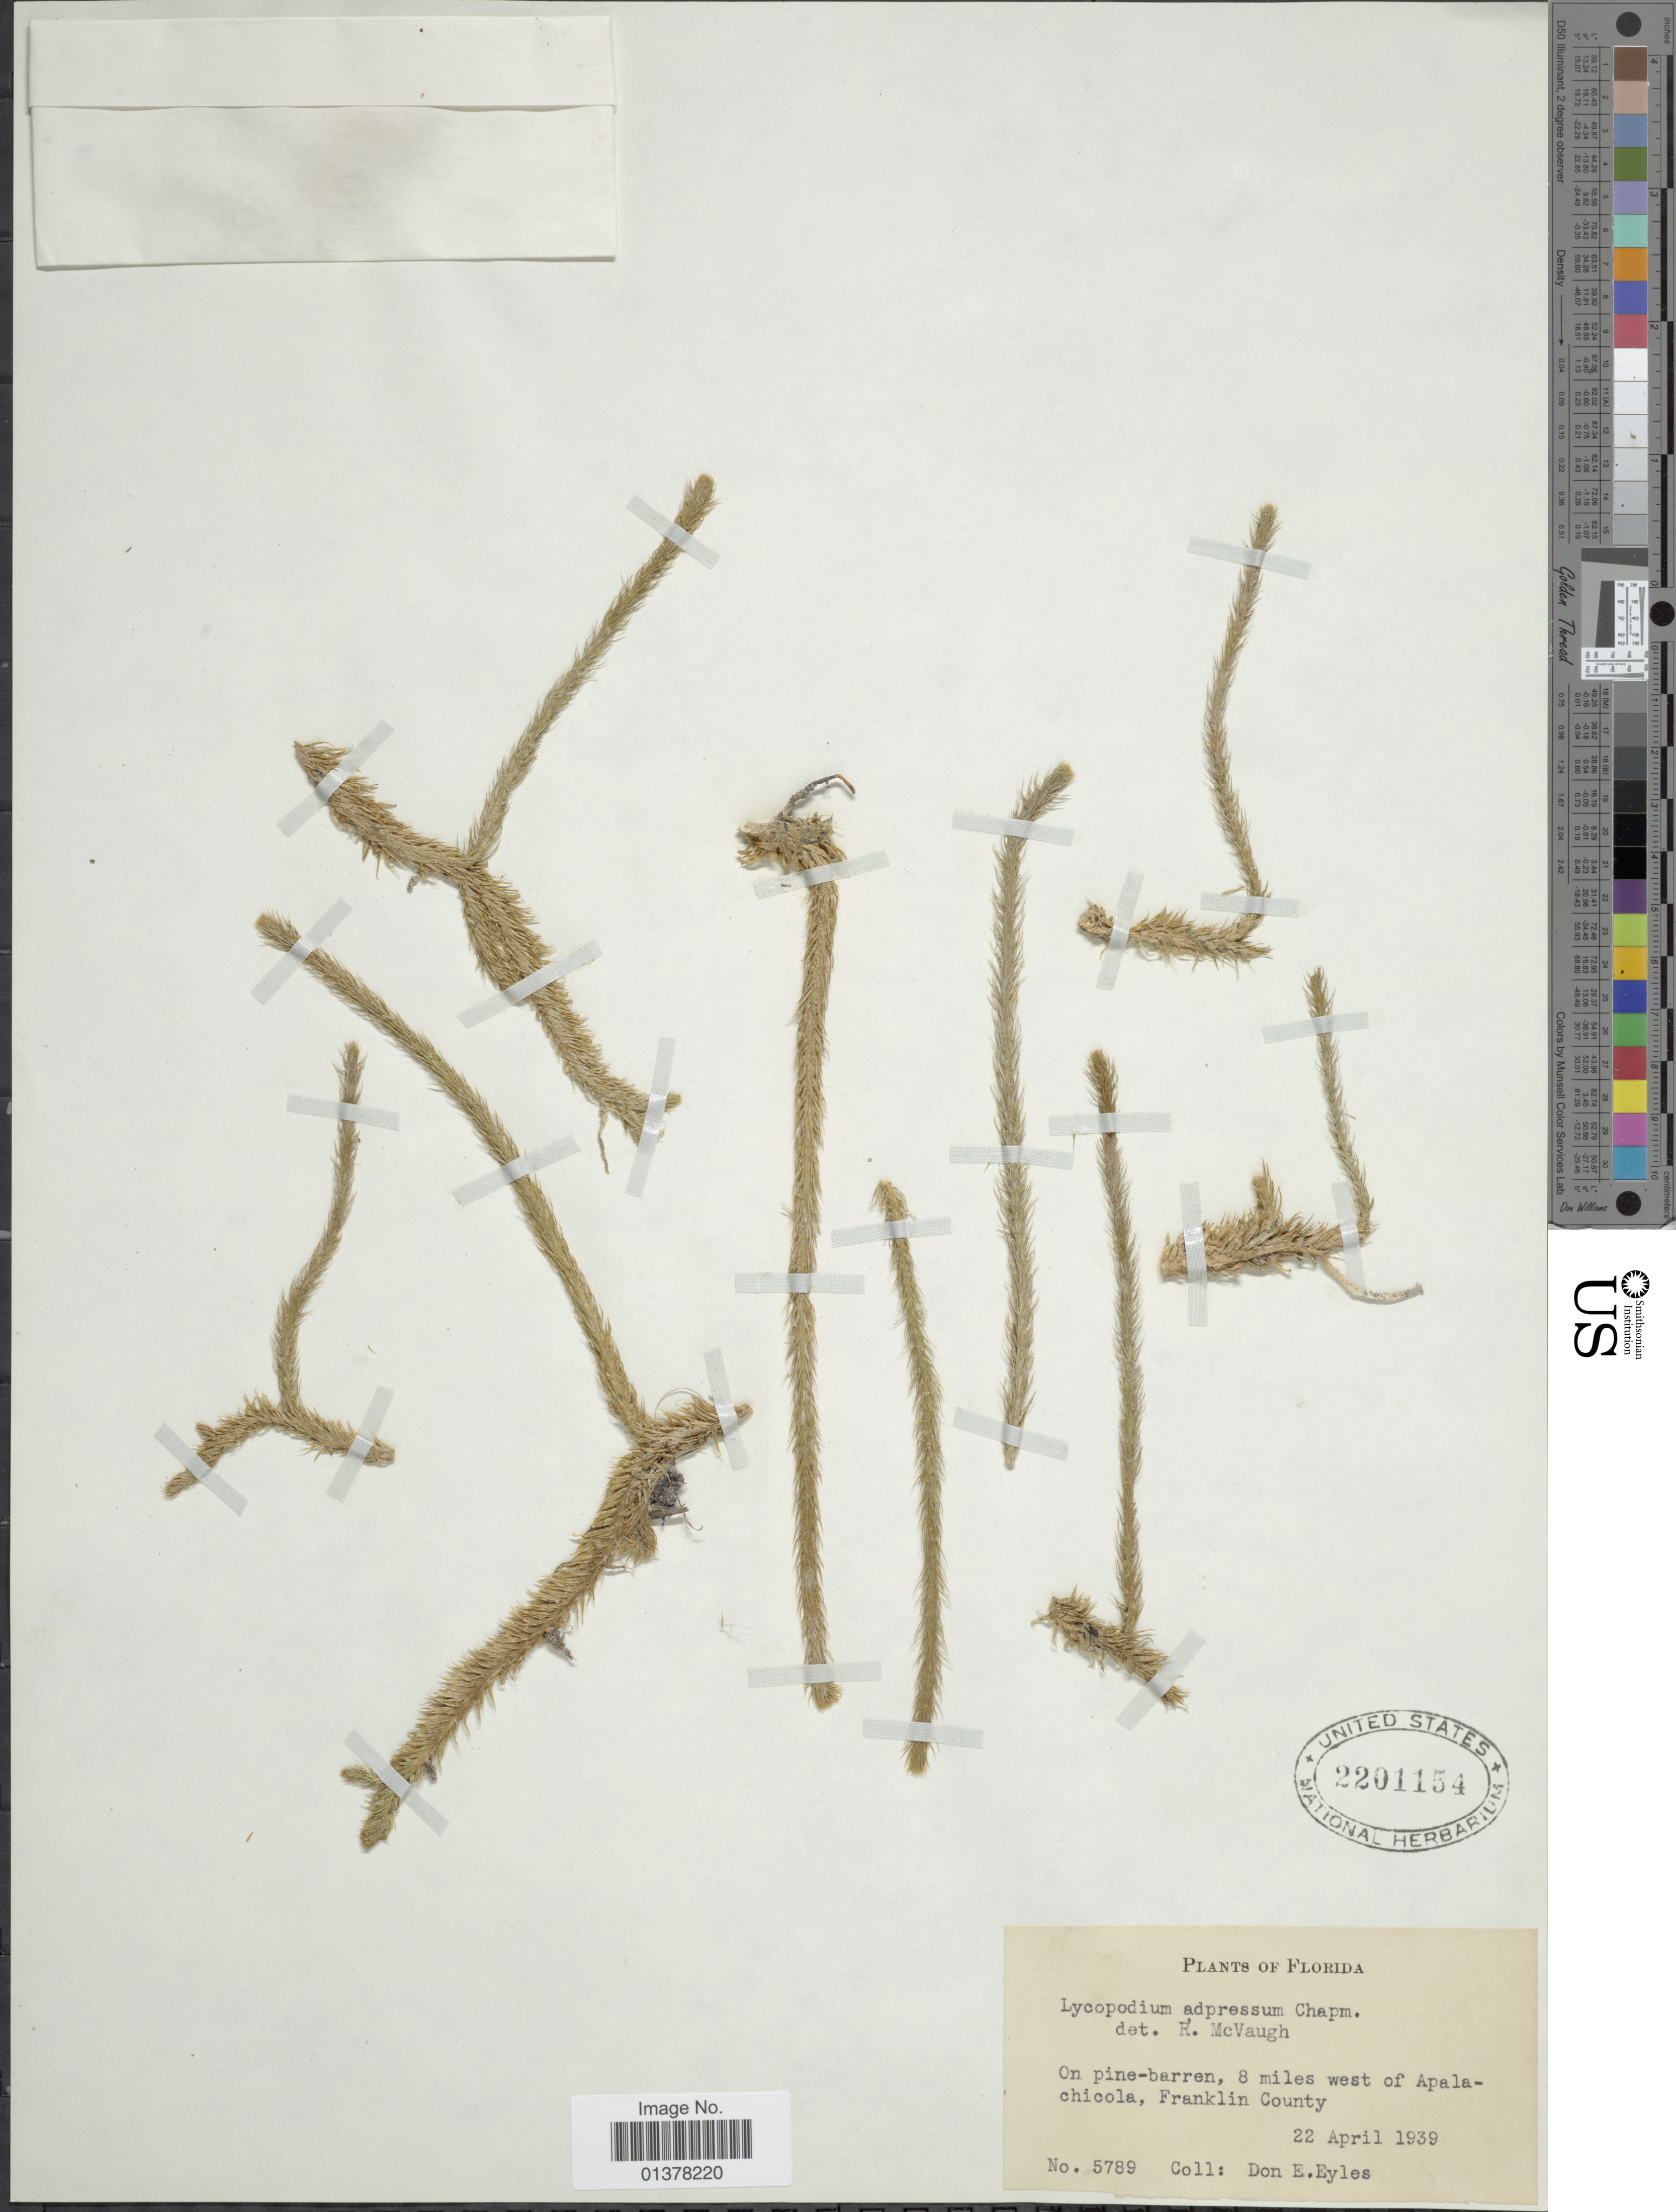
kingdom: Plantae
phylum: Tracheophyta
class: Lycopodiopsida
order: Lycopodiales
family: Lycopodiaceae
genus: Lycopodiella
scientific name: Lycopodiella appressa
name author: (Chapm.) Cranfill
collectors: D. Eyles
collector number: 5789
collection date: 1939-04-22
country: United States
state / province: Florida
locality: On pine-barren, 8miles west of Apalachicola, Franklin County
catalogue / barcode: US 2201154